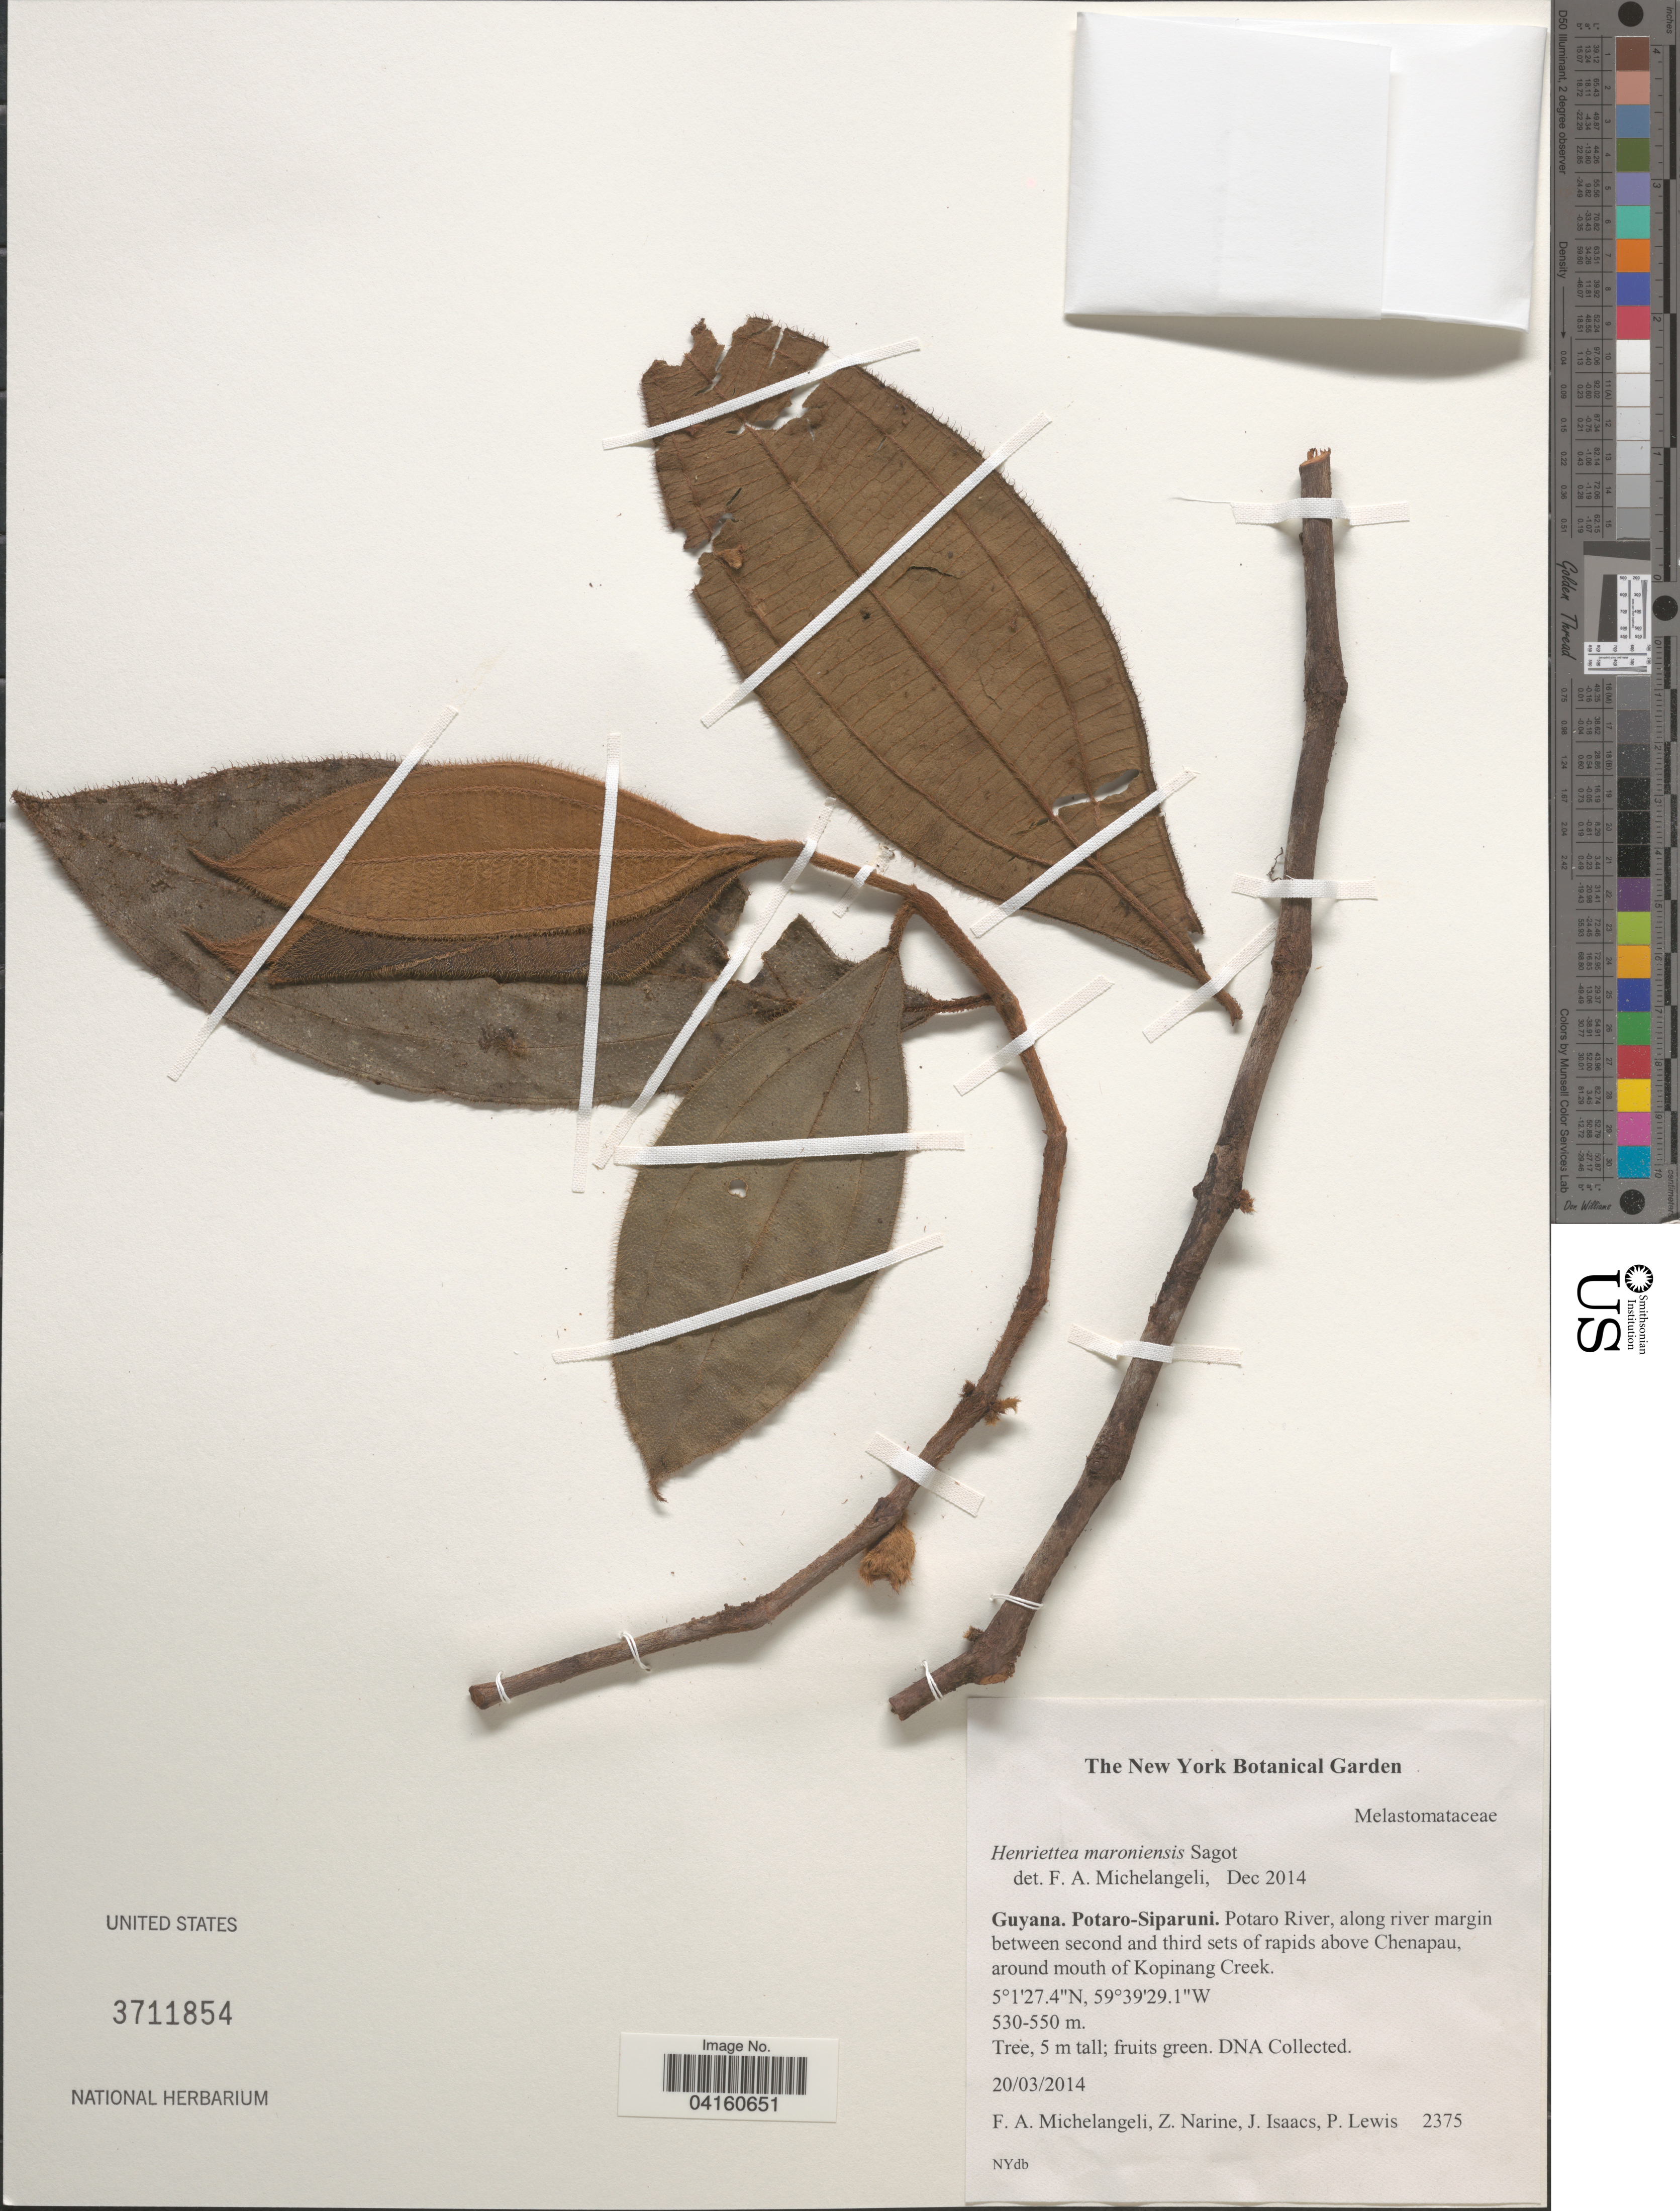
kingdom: Plantae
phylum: Tracheophyta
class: Magnoliopsida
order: Myrtales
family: Melastomataceae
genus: Henriettea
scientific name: Henriettea maroniensis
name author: Sagot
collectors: F. A. Michelangeli, Z. Narine, J. Isaacs & P. Lewis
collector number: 2375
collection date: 2014-03-20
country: Guyana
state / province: Potaro-Siparuni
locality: Potaro River, along river margin between second and third sets of rapids above Chenapau, around mouth of Kopinang Creek.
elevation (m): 530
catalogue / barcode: US 3711854